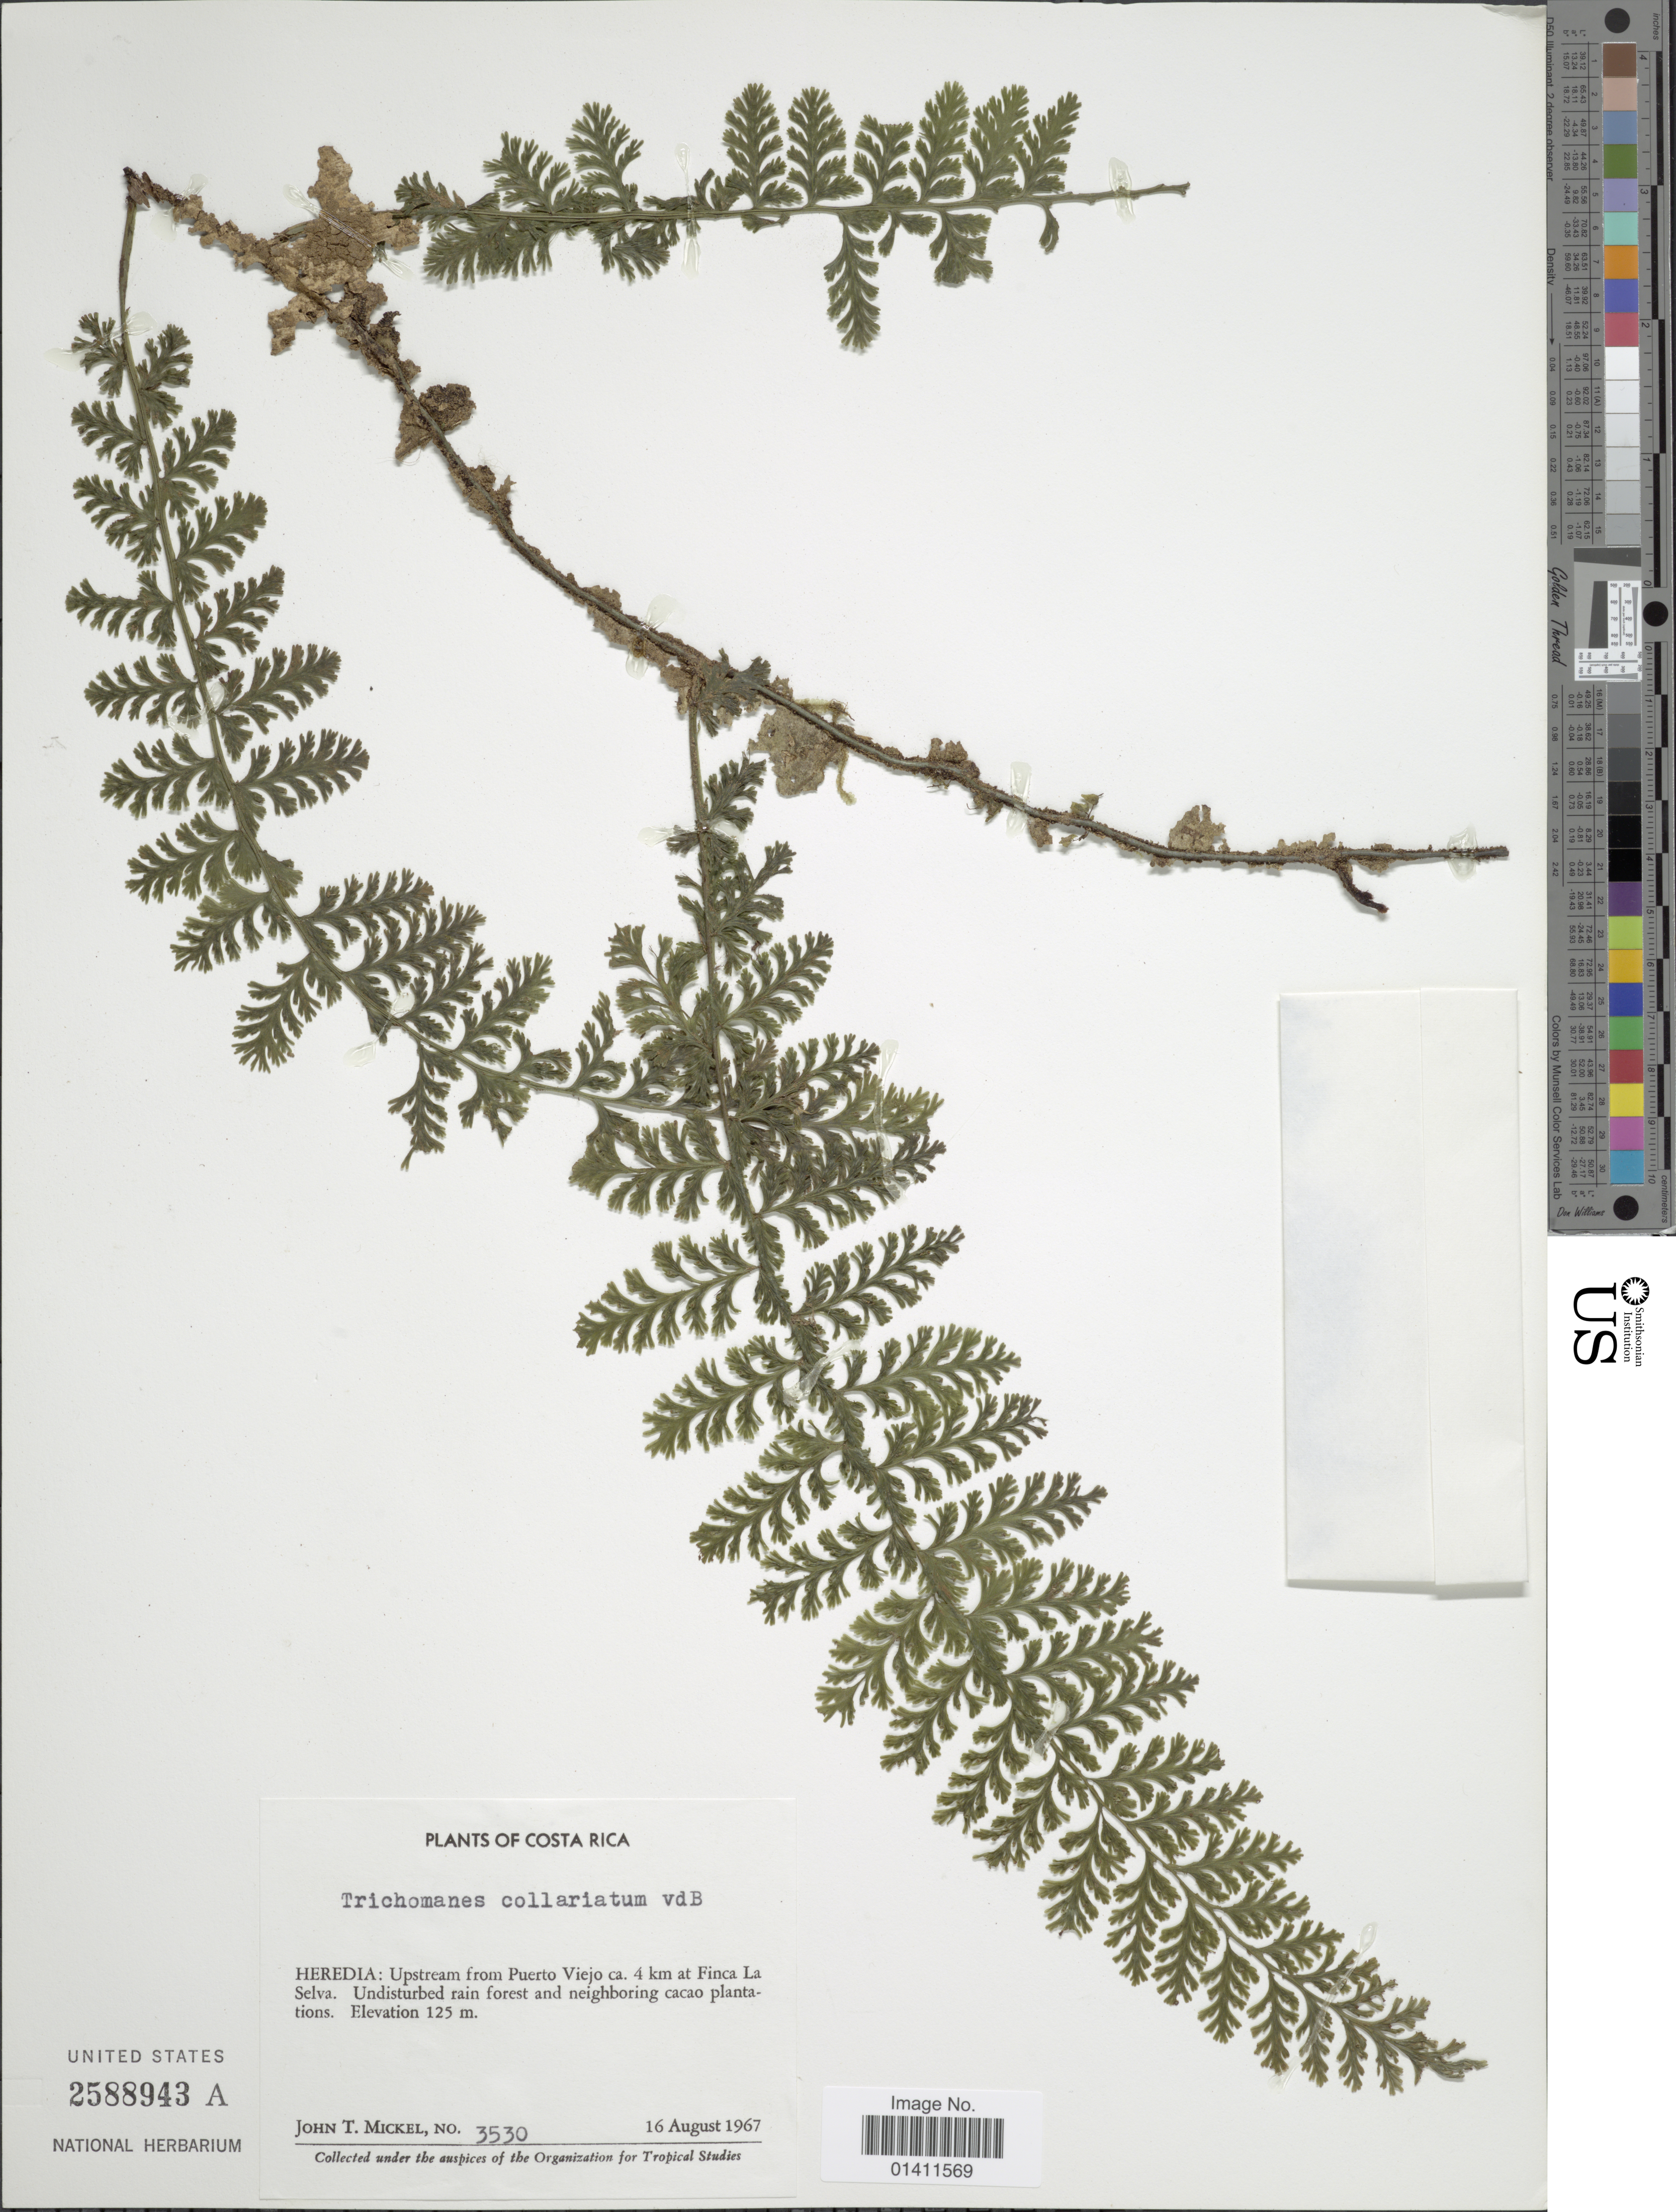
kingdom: Plantae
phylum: Tracheophyta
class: Polypodiopsida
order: Hymenophyllales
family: Hymenophyllaceae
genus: Vandenboschia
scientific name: Vandenboschia collariata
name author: (Bosch) Ebihara & K. Iwats.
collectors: J. T. Mickel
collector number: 3530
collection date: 1967-08-16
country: Costa Rica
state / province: Heredia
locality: Upstream from Puerto Viejo ca. 4 km at Finca La Selva. Undisturbed rain forest and neighboring cacao plantations.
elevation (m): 125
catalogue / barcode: US 2588943A